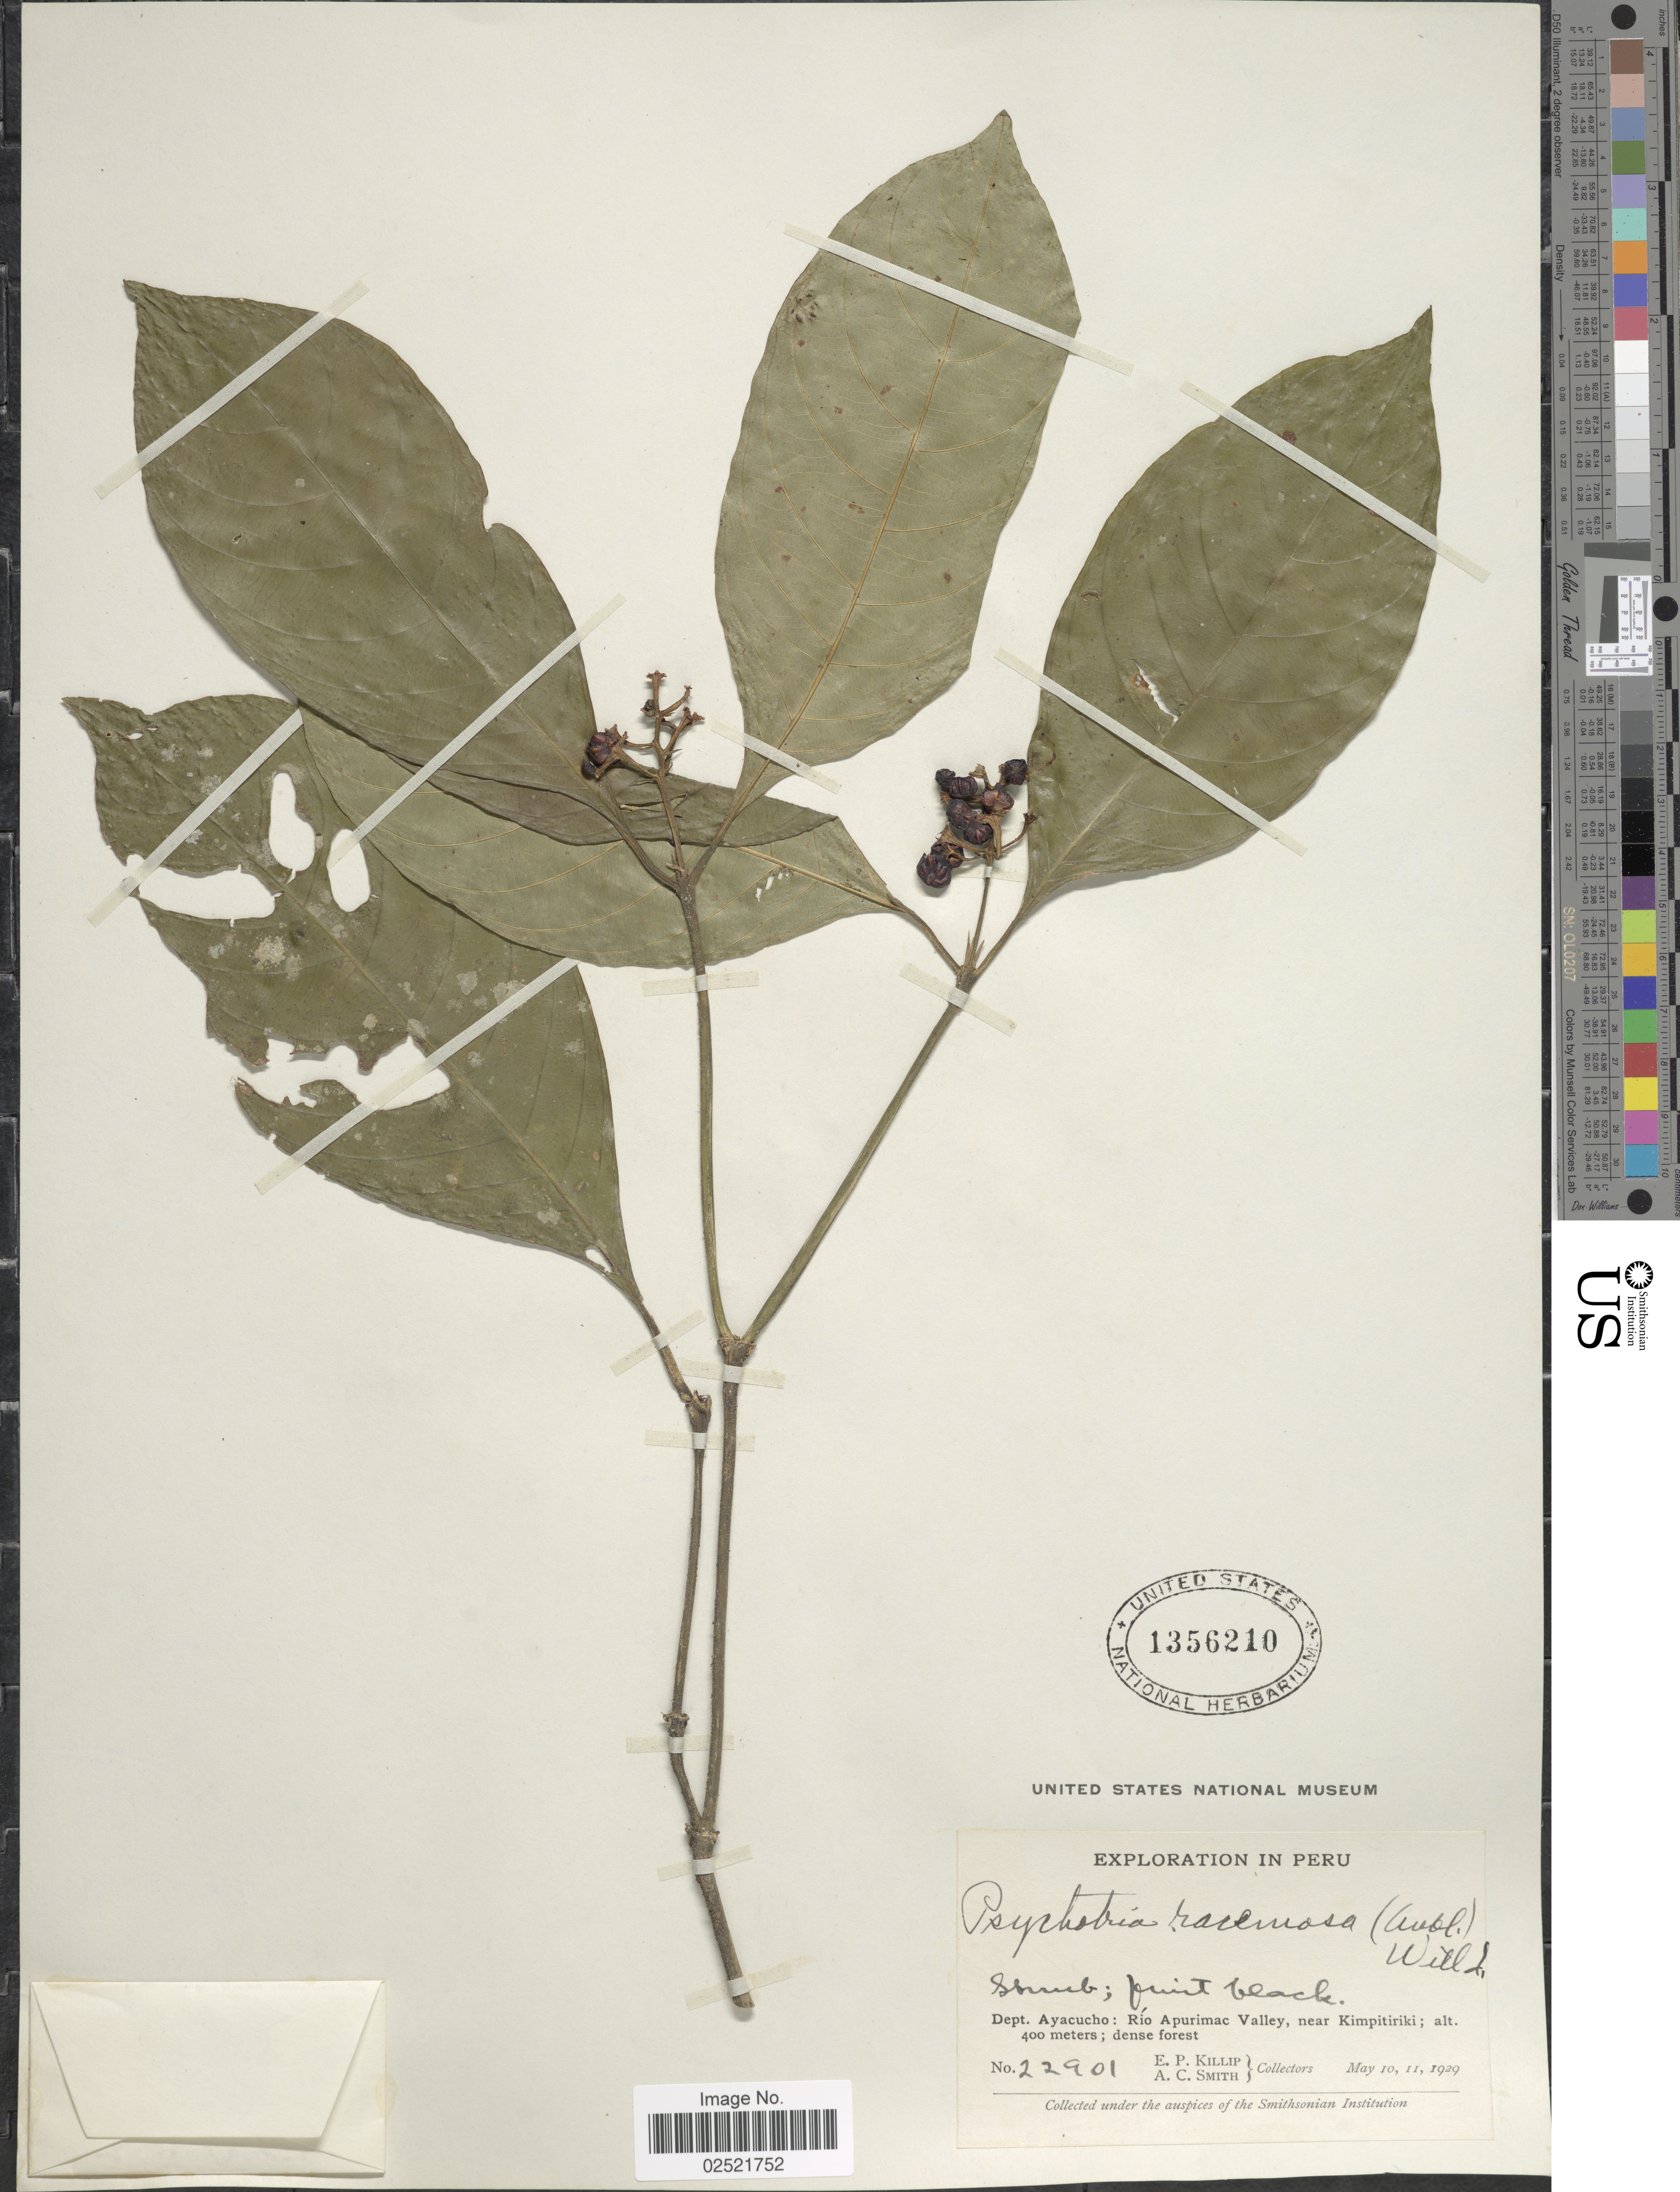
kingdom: Plantae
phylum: Tracheophyta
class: Magnoliopsida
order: Gentianales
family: Rubiaceae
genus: Psychotria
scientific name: Psychotria racemosa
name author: (Aubl.) Raeuschel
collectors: E. P. Killip & A. C. Smith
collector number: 22901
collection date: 1929-05-10/1929-05-11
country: Peru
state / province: Ayacucho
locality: Rio Apurimac Valley, near Kimpitiriki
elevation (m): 400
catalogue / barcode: US 1356210